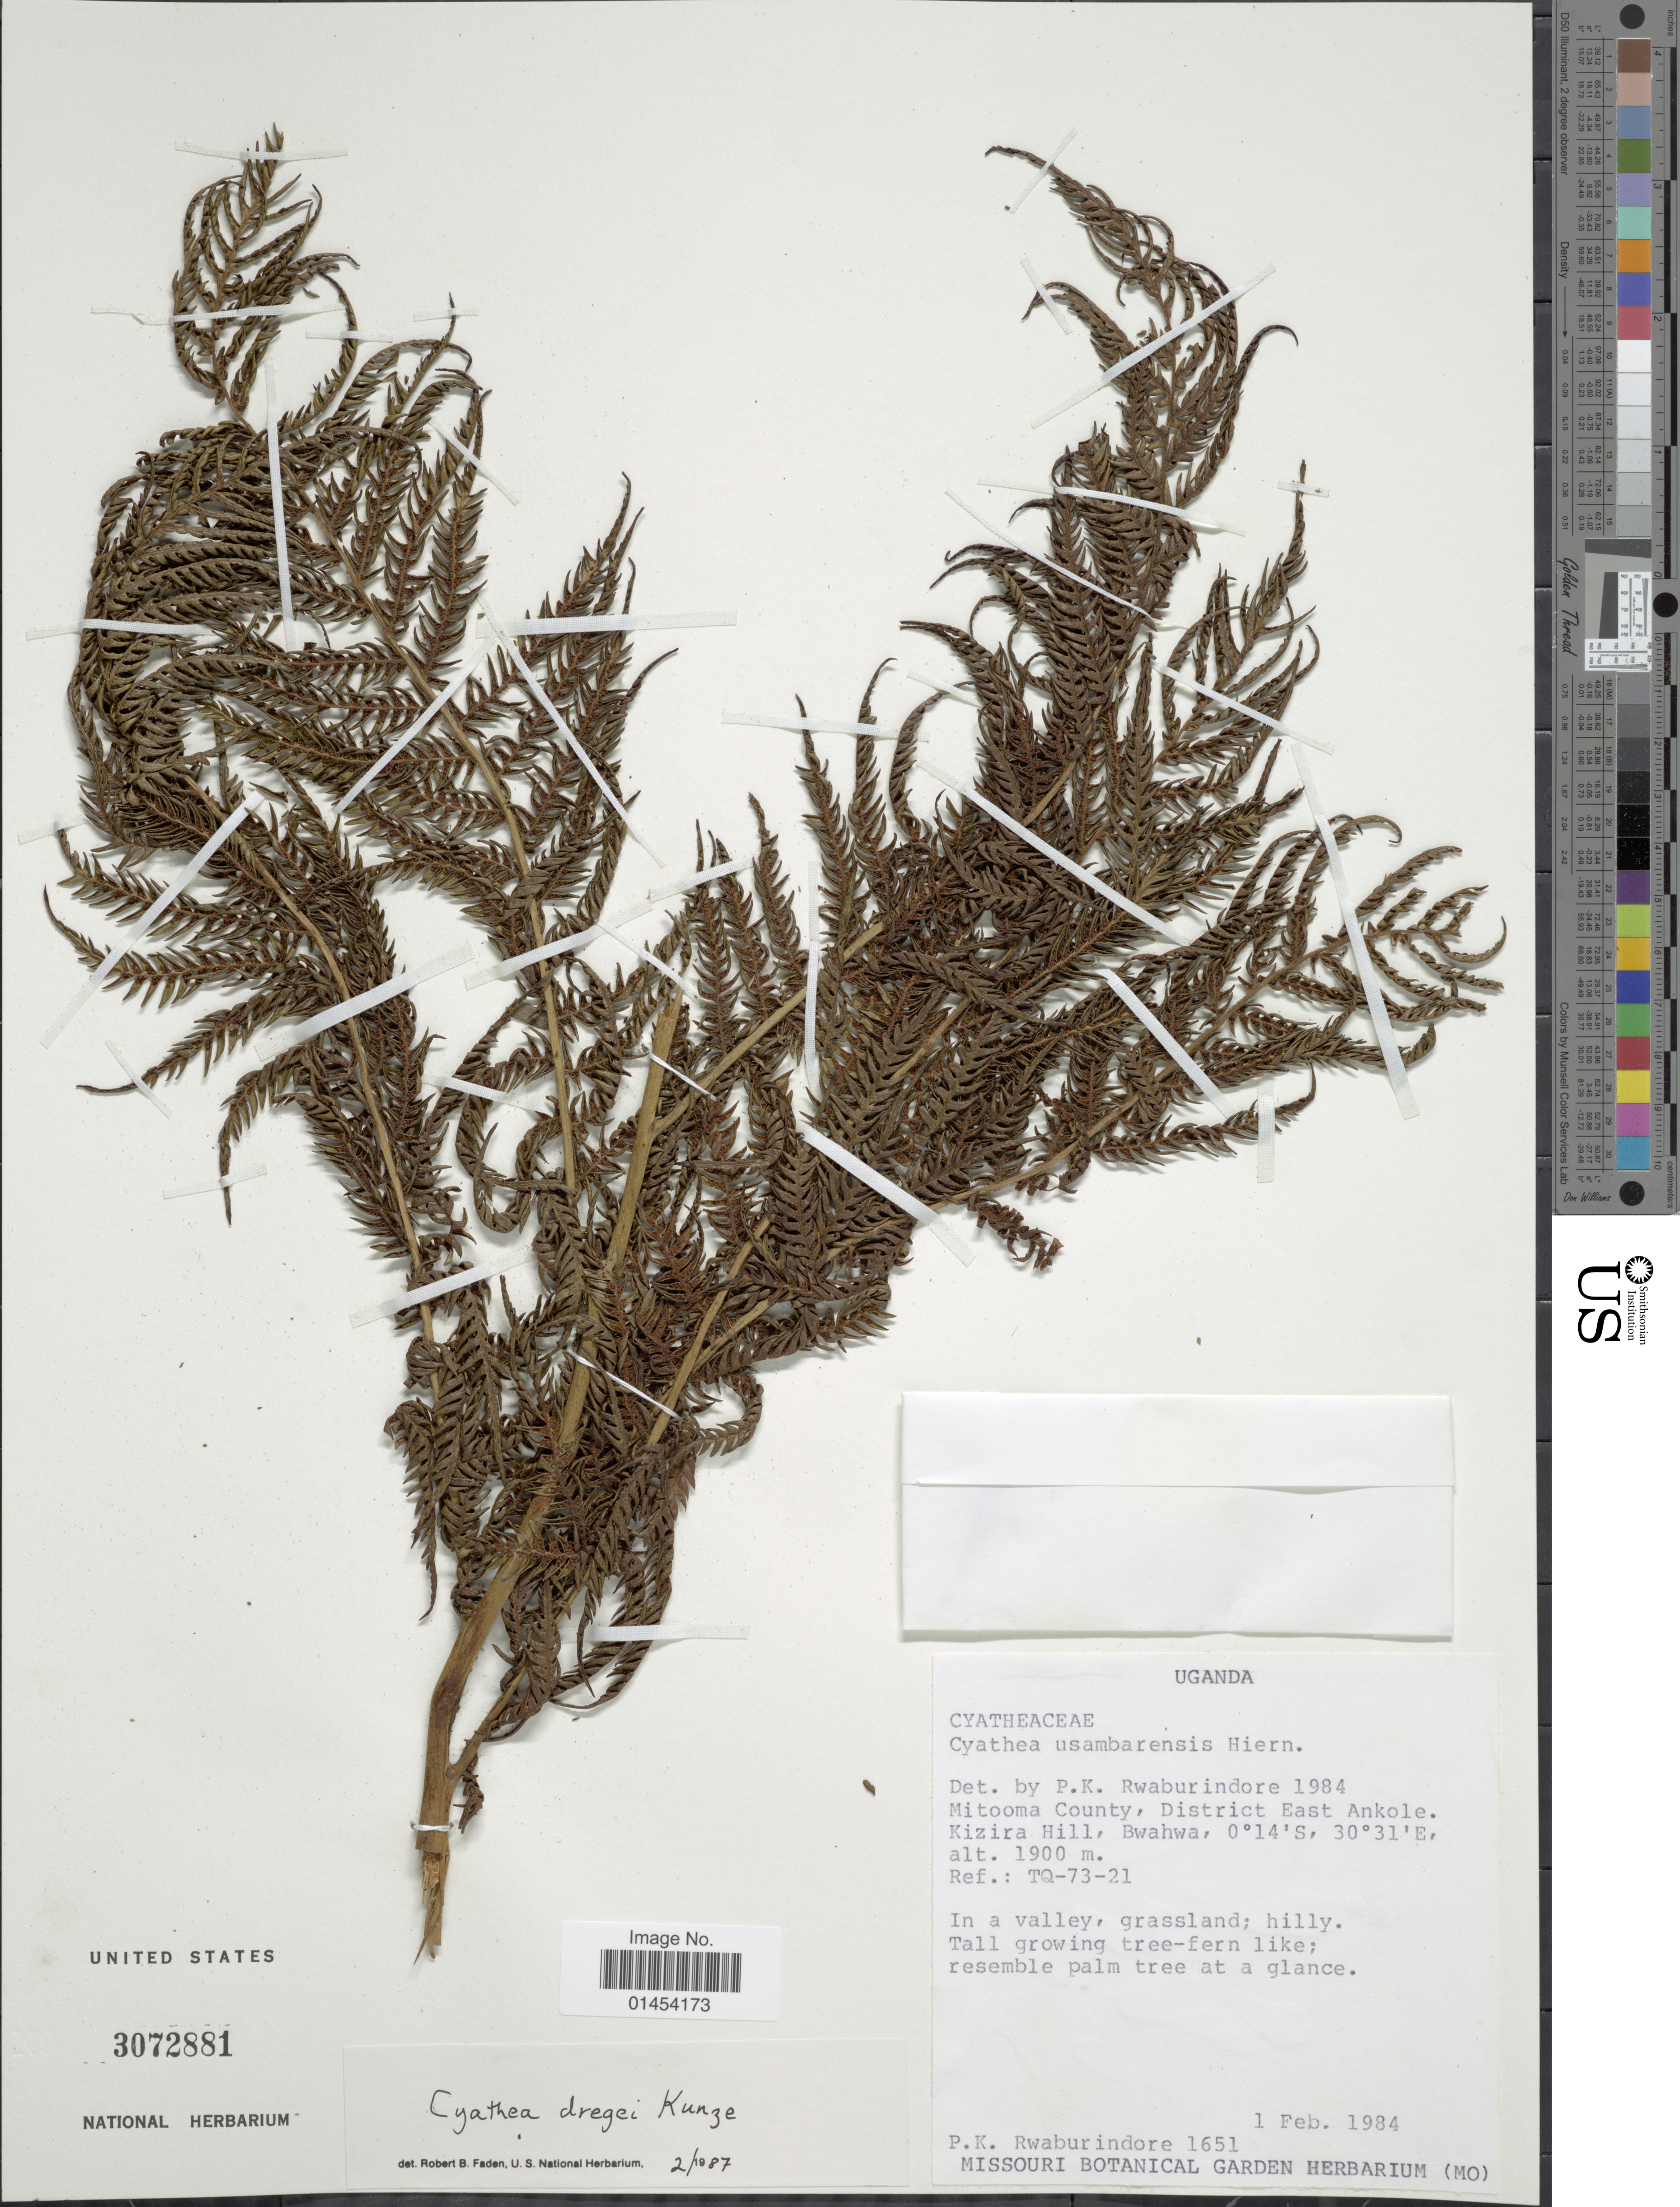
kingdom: Plantae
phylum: Tracheophyta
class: Polypodiopsida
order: Cyatheales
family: Cyatheaceae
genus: Cyathea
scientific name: Cyathea dregei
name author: Kunze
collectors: P. Rwaburindore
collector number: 1651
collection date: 1984-02-01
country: Uganda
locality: Mitooma County, District East Ankole. Kizira Hill, Bwahwa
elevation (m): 1900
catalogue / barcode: US 3072881